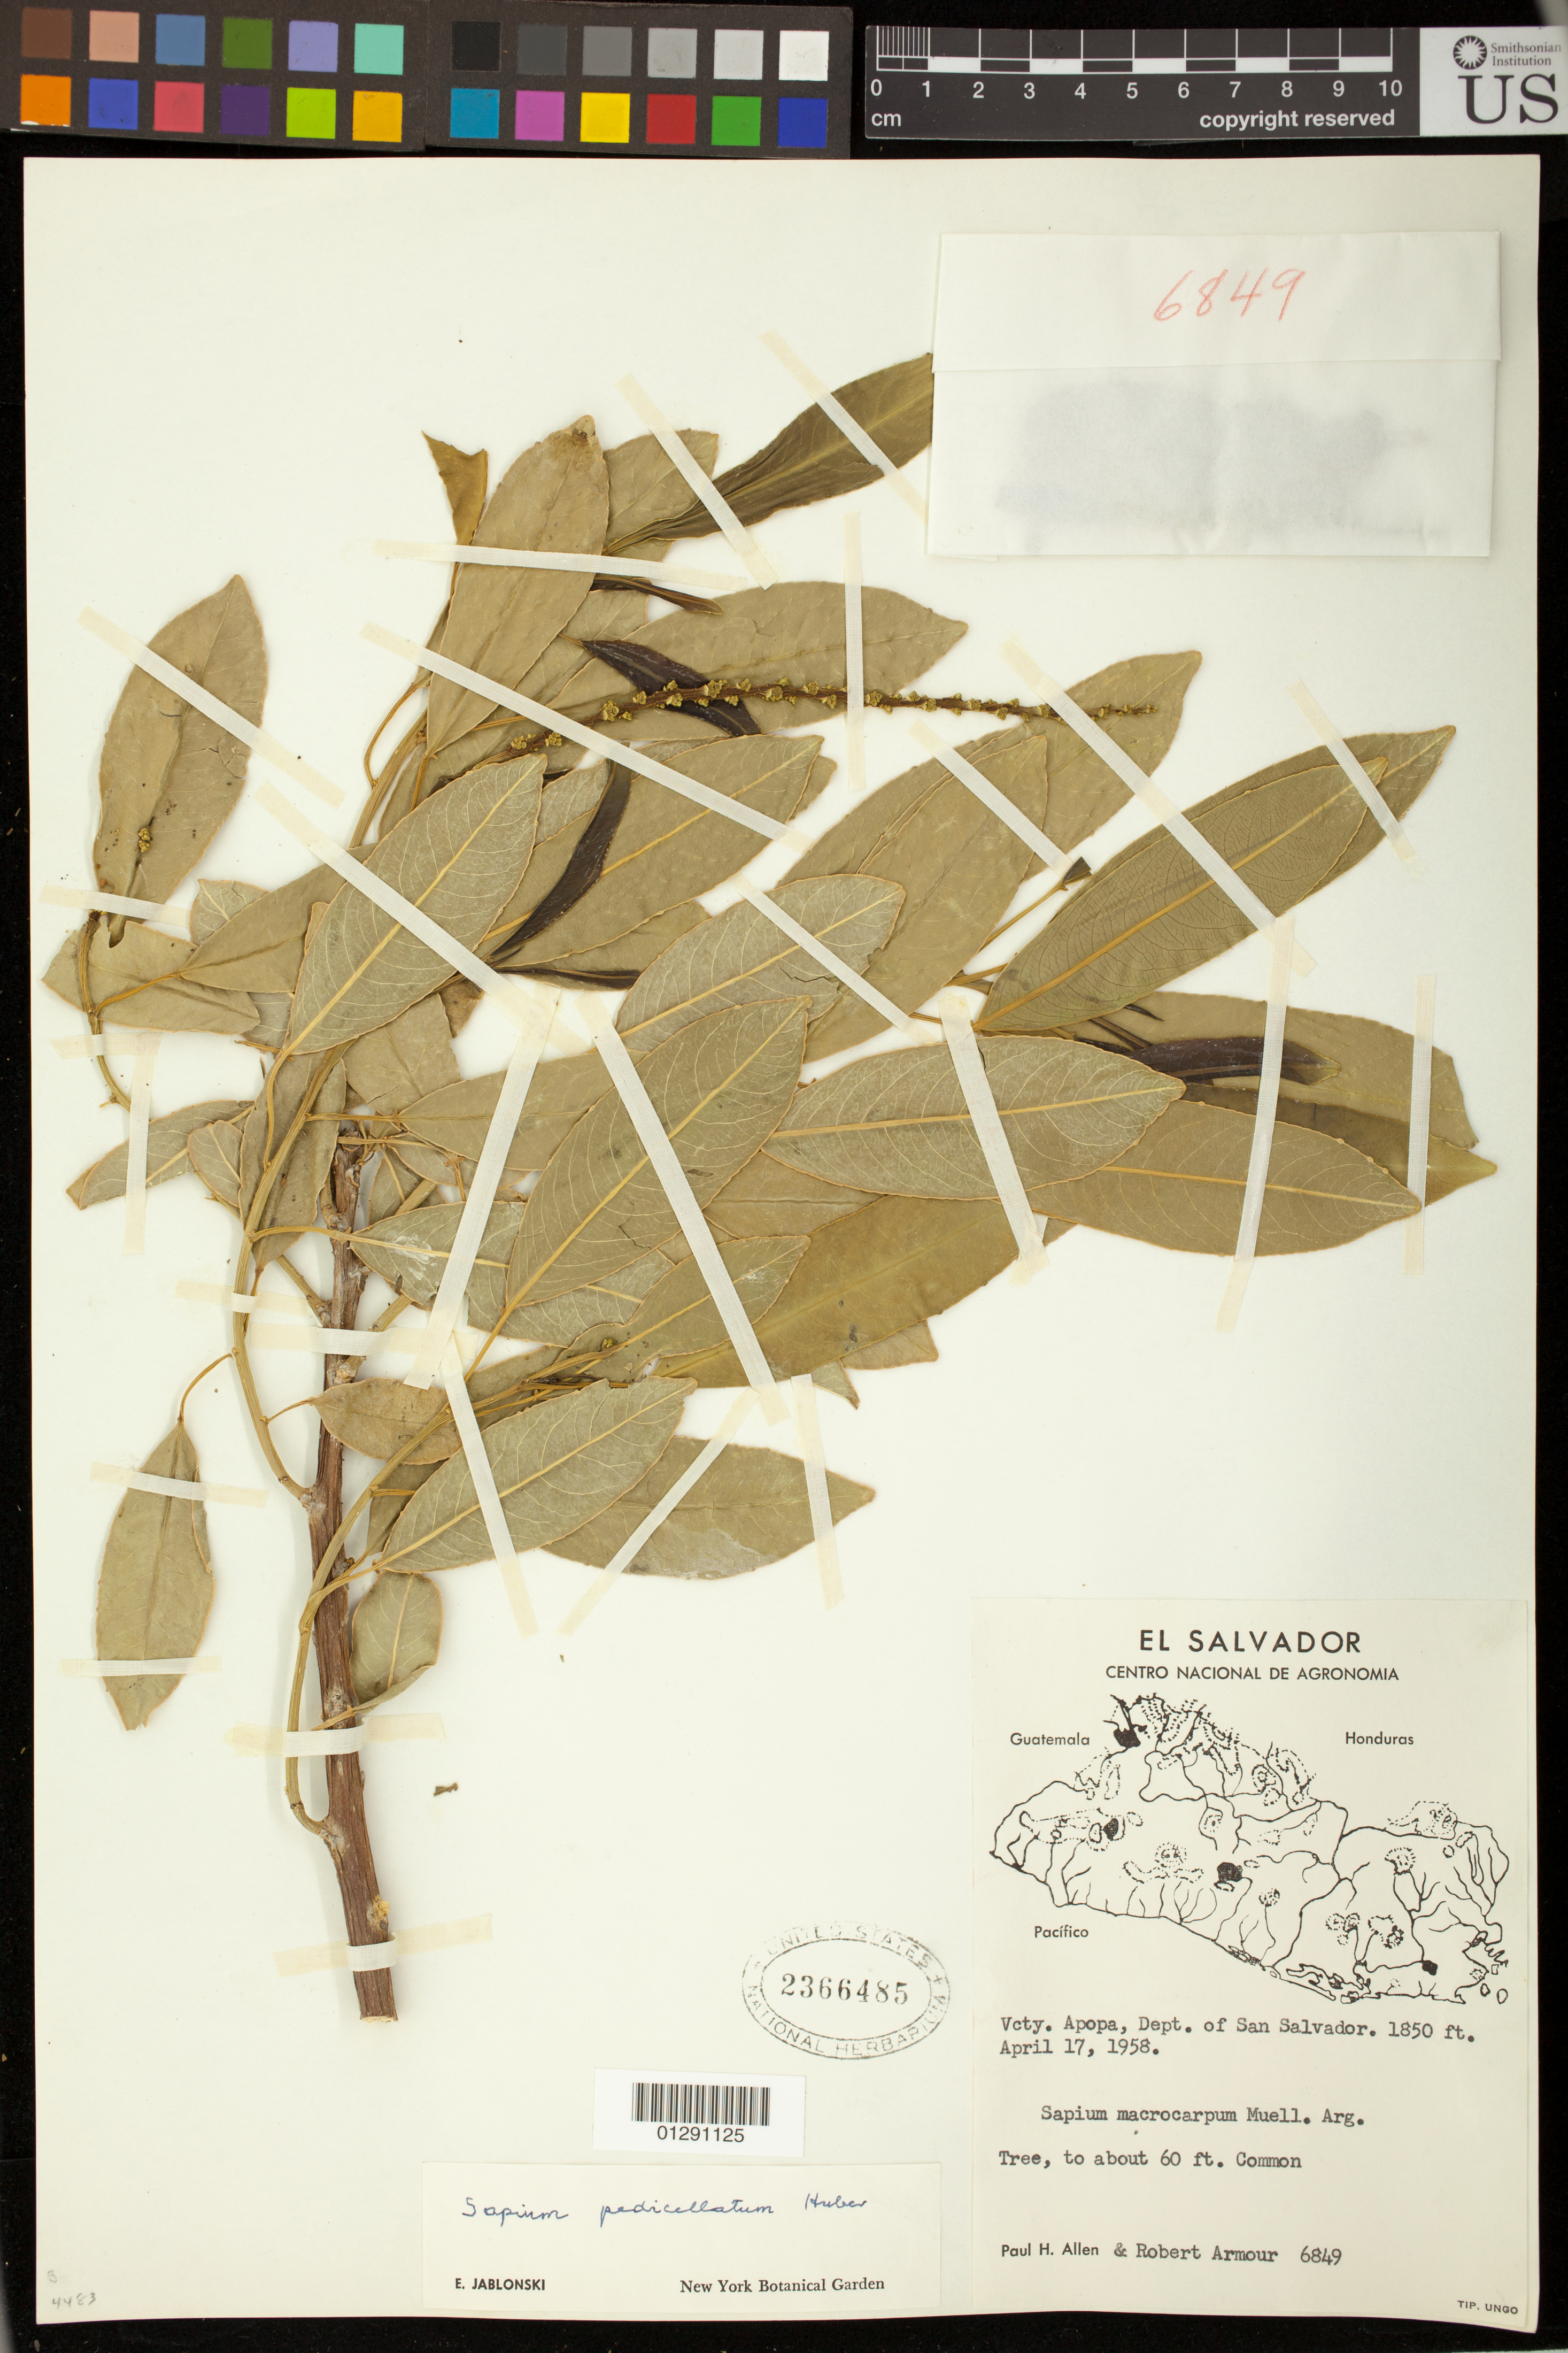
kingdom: Plantae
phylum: Tracheophyta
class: Magnoliopsida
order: Malpighiales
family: Euphorbiaceae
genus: Sapium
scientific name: Sapium pedicellatum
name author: Huber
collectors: P. H. Allen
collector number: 6849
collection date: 1958-04-17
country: El Salvador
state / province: San Salvador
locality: Vcty. Apopa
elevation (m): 564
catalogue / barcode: US 2366485